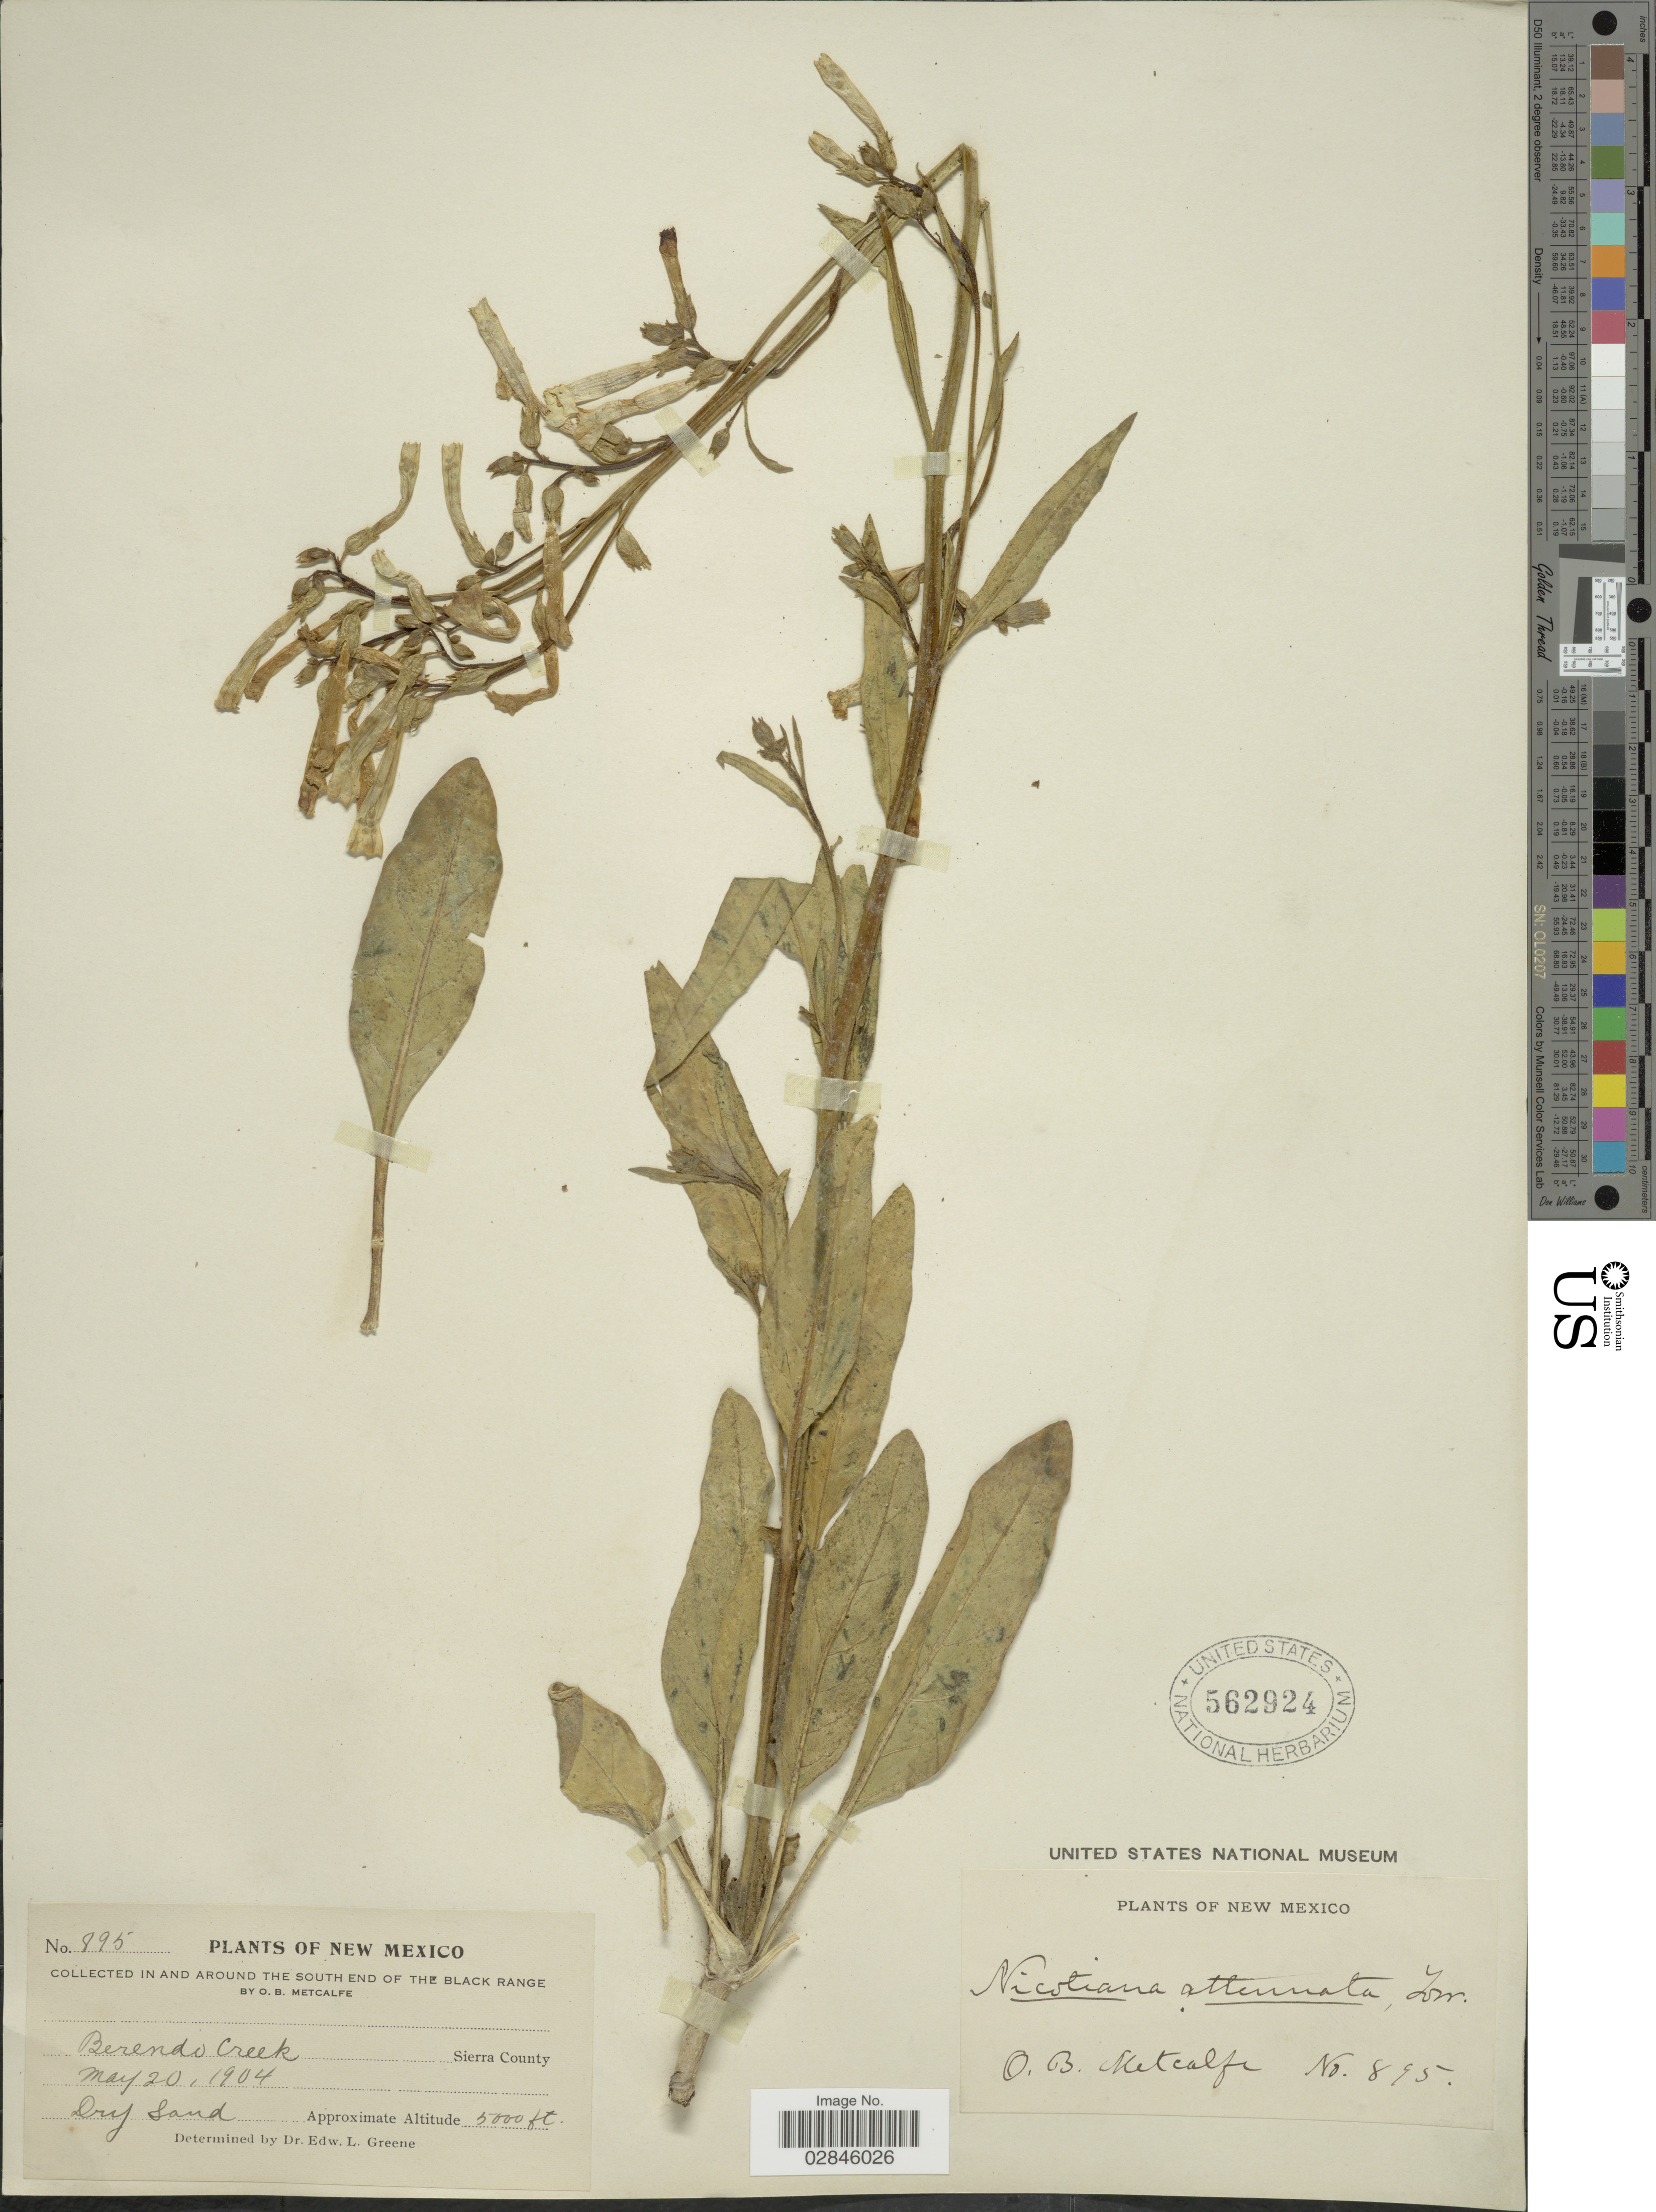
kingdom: Plantae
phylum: Tracheophyta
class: Magnoliopsida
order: Solanales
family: Solanaceae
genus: Nicotiana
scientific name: Nicotiana attenuata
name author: Torr. ex S. Watson in C. King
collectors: O. B. Metcalfe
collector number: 895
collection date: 1904-05-20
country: United States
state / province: New Mexico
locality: In and around the South end of the Black Range, Berendo Creek, Sierra County.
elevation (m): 1524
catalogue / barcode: US 562924